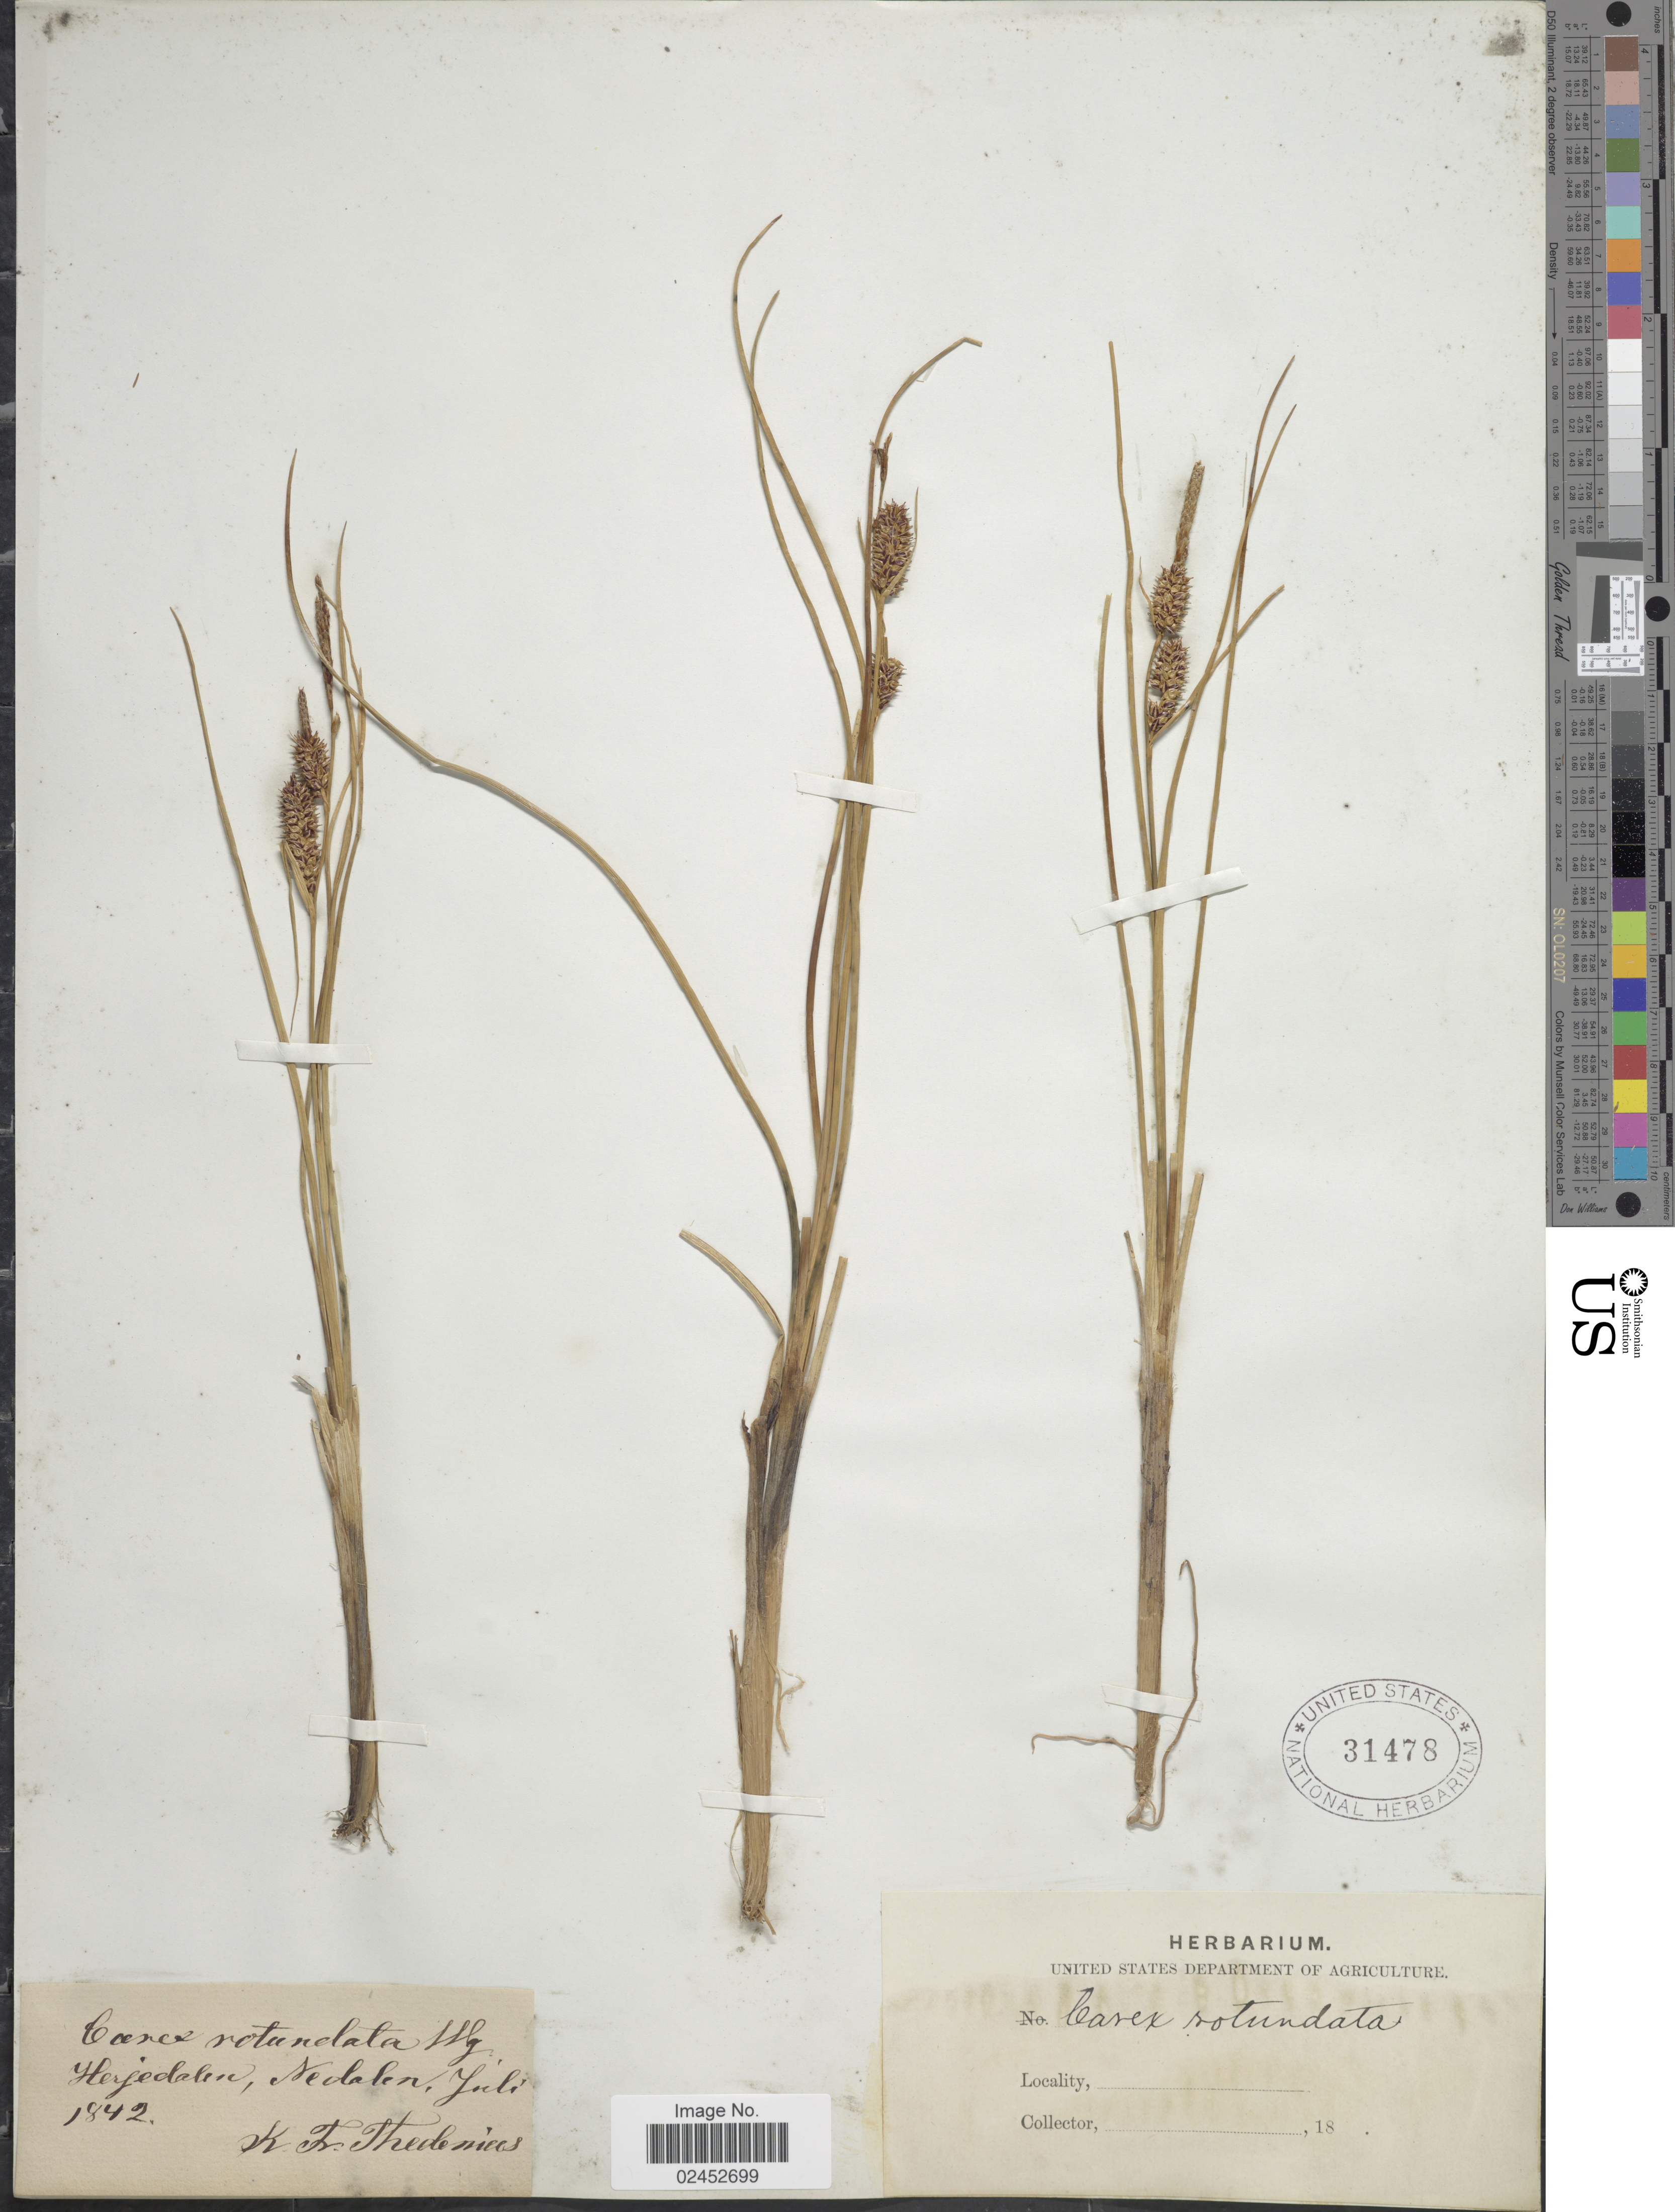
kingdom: Plantae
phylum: Tracheophyta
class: Liliopsida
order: Poales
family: Cyperaceae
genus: Carex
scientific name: Carex rotundata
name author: Wahlenb.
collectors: K. Thedenius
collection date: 1842-07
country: Sweden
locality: Herjedalen, Nedalen.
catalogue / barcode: US 31478